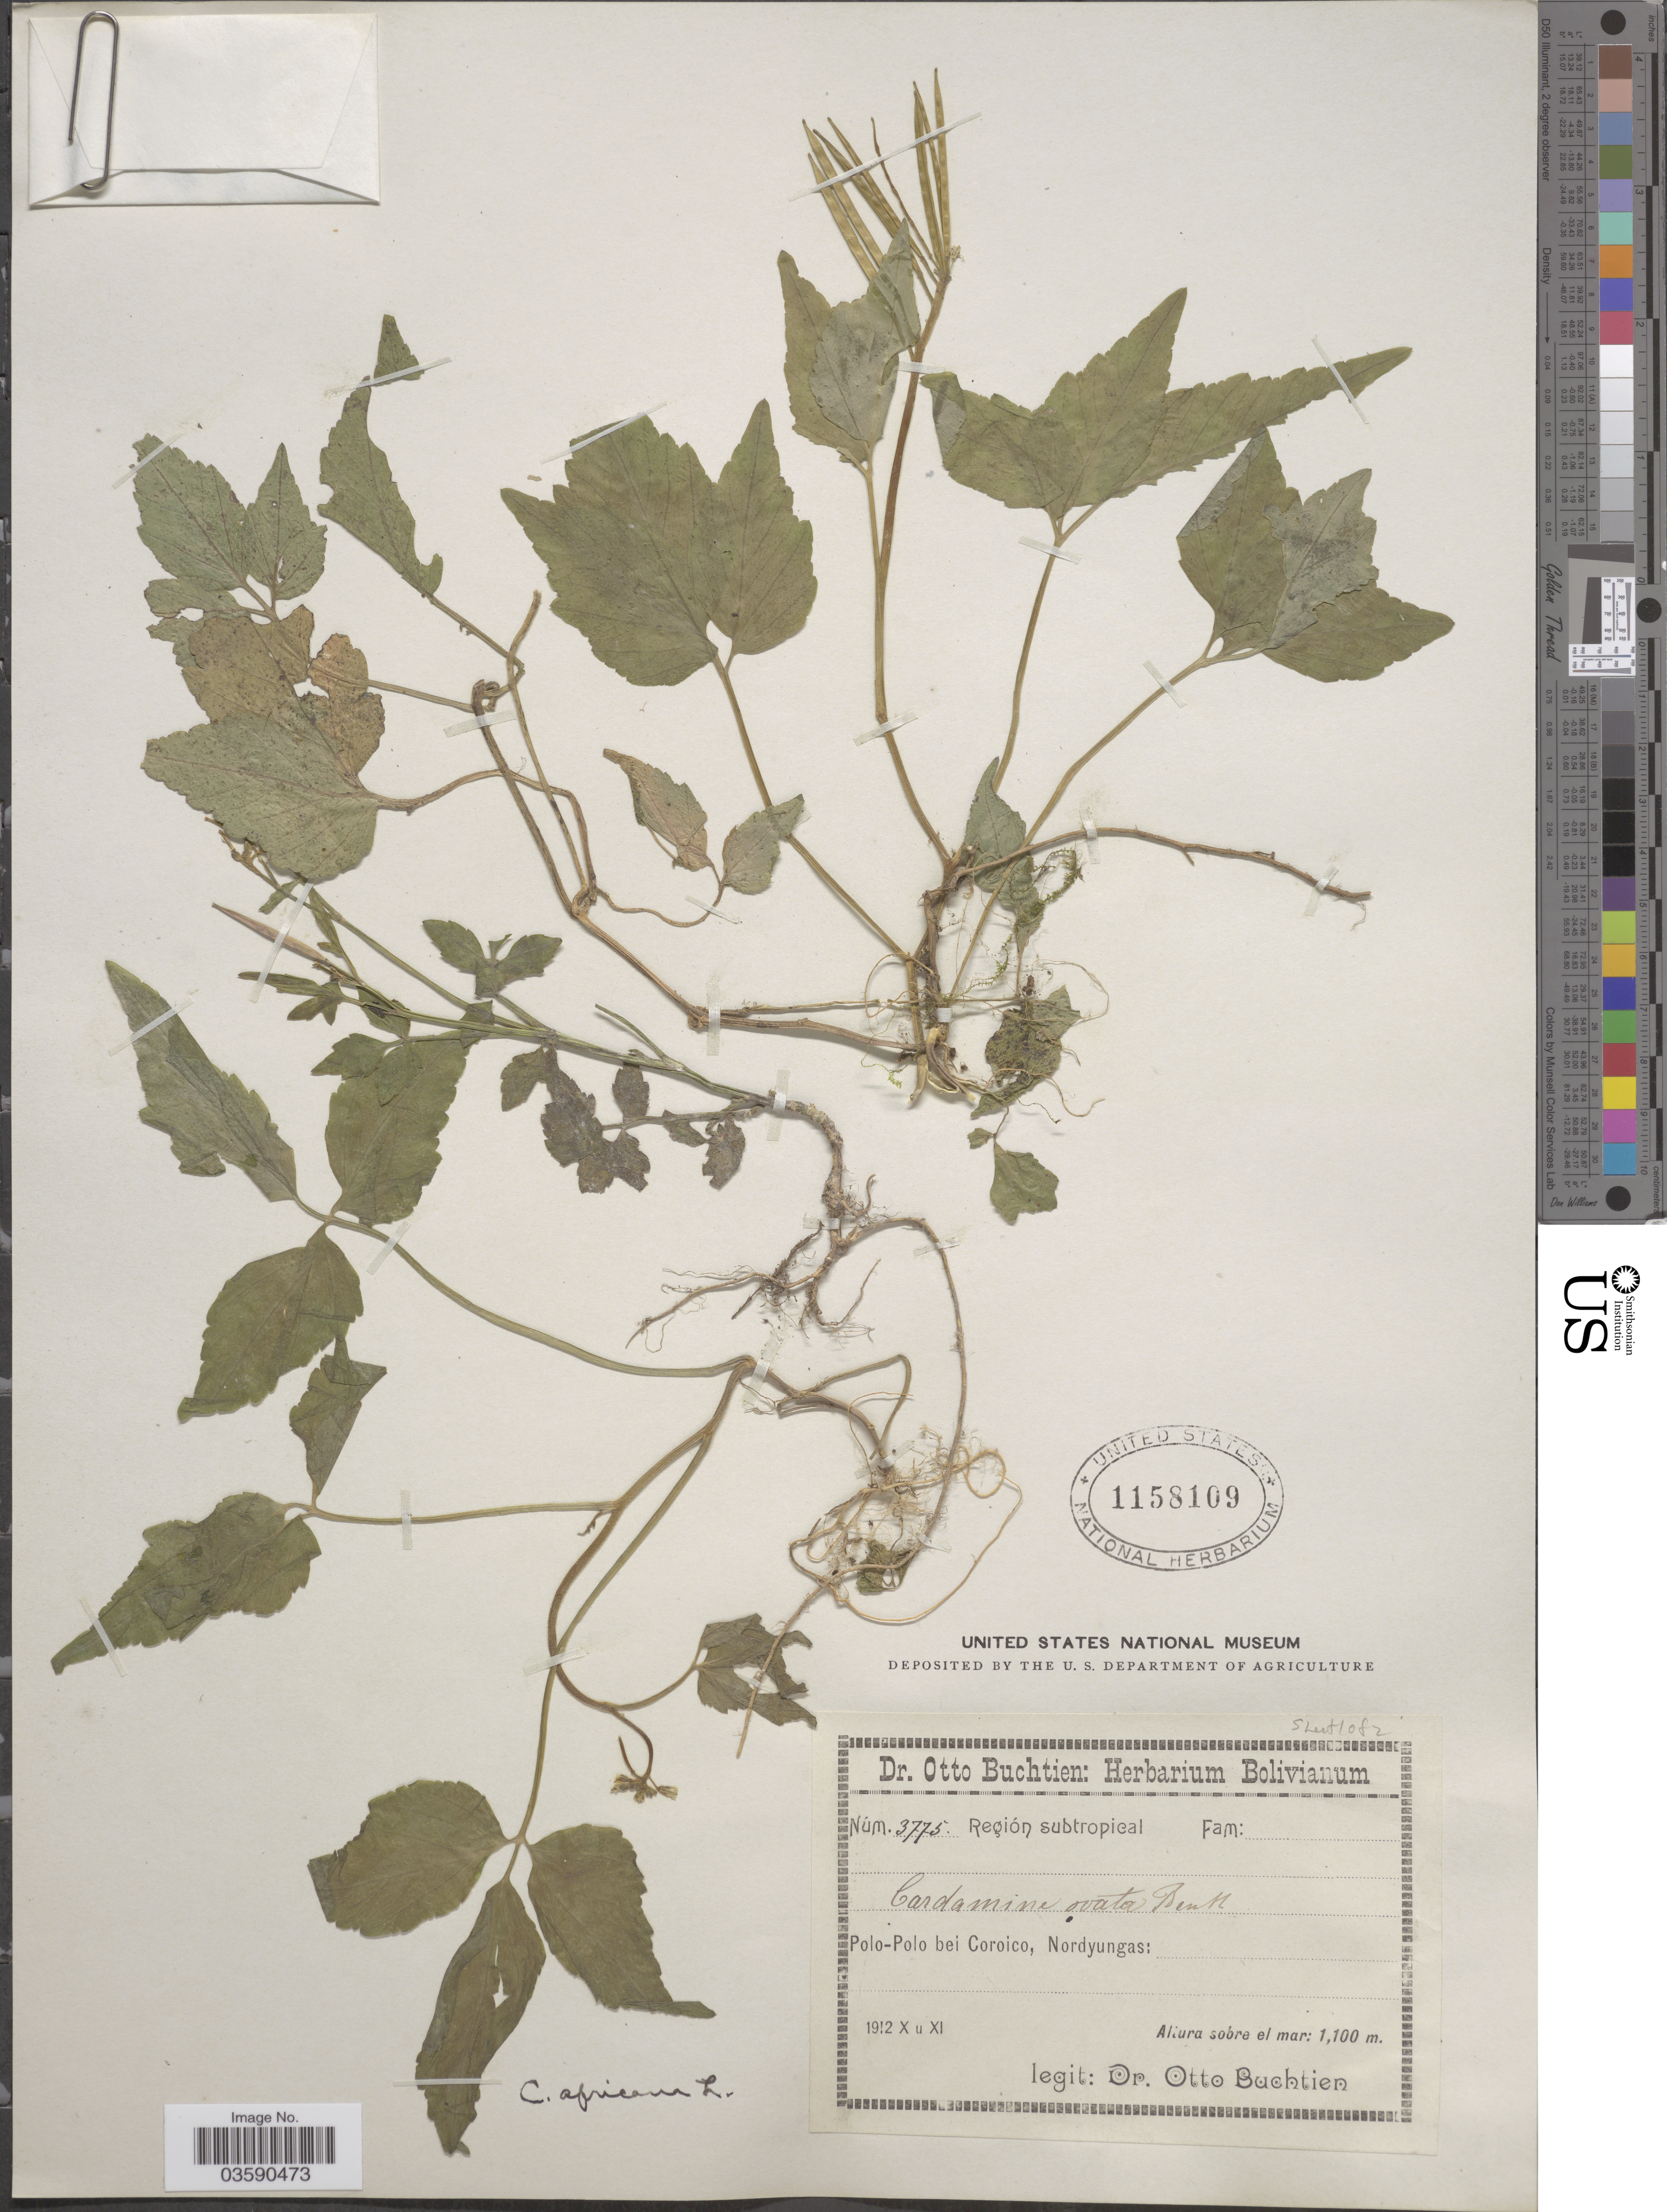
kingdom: Plantae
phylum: Tracheophyta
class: Magnoliopsida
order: Brassicales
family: Brassicaceae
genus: Cardamine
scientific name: Cardamine africana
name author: L.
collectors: O. Buchtien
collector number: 3775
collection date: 1912-10/1912-11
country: Bolivia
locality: Región subtropical. Polo-Polo bei Coroico, Nordyungas.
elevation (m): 1100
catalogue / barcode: US 1158109